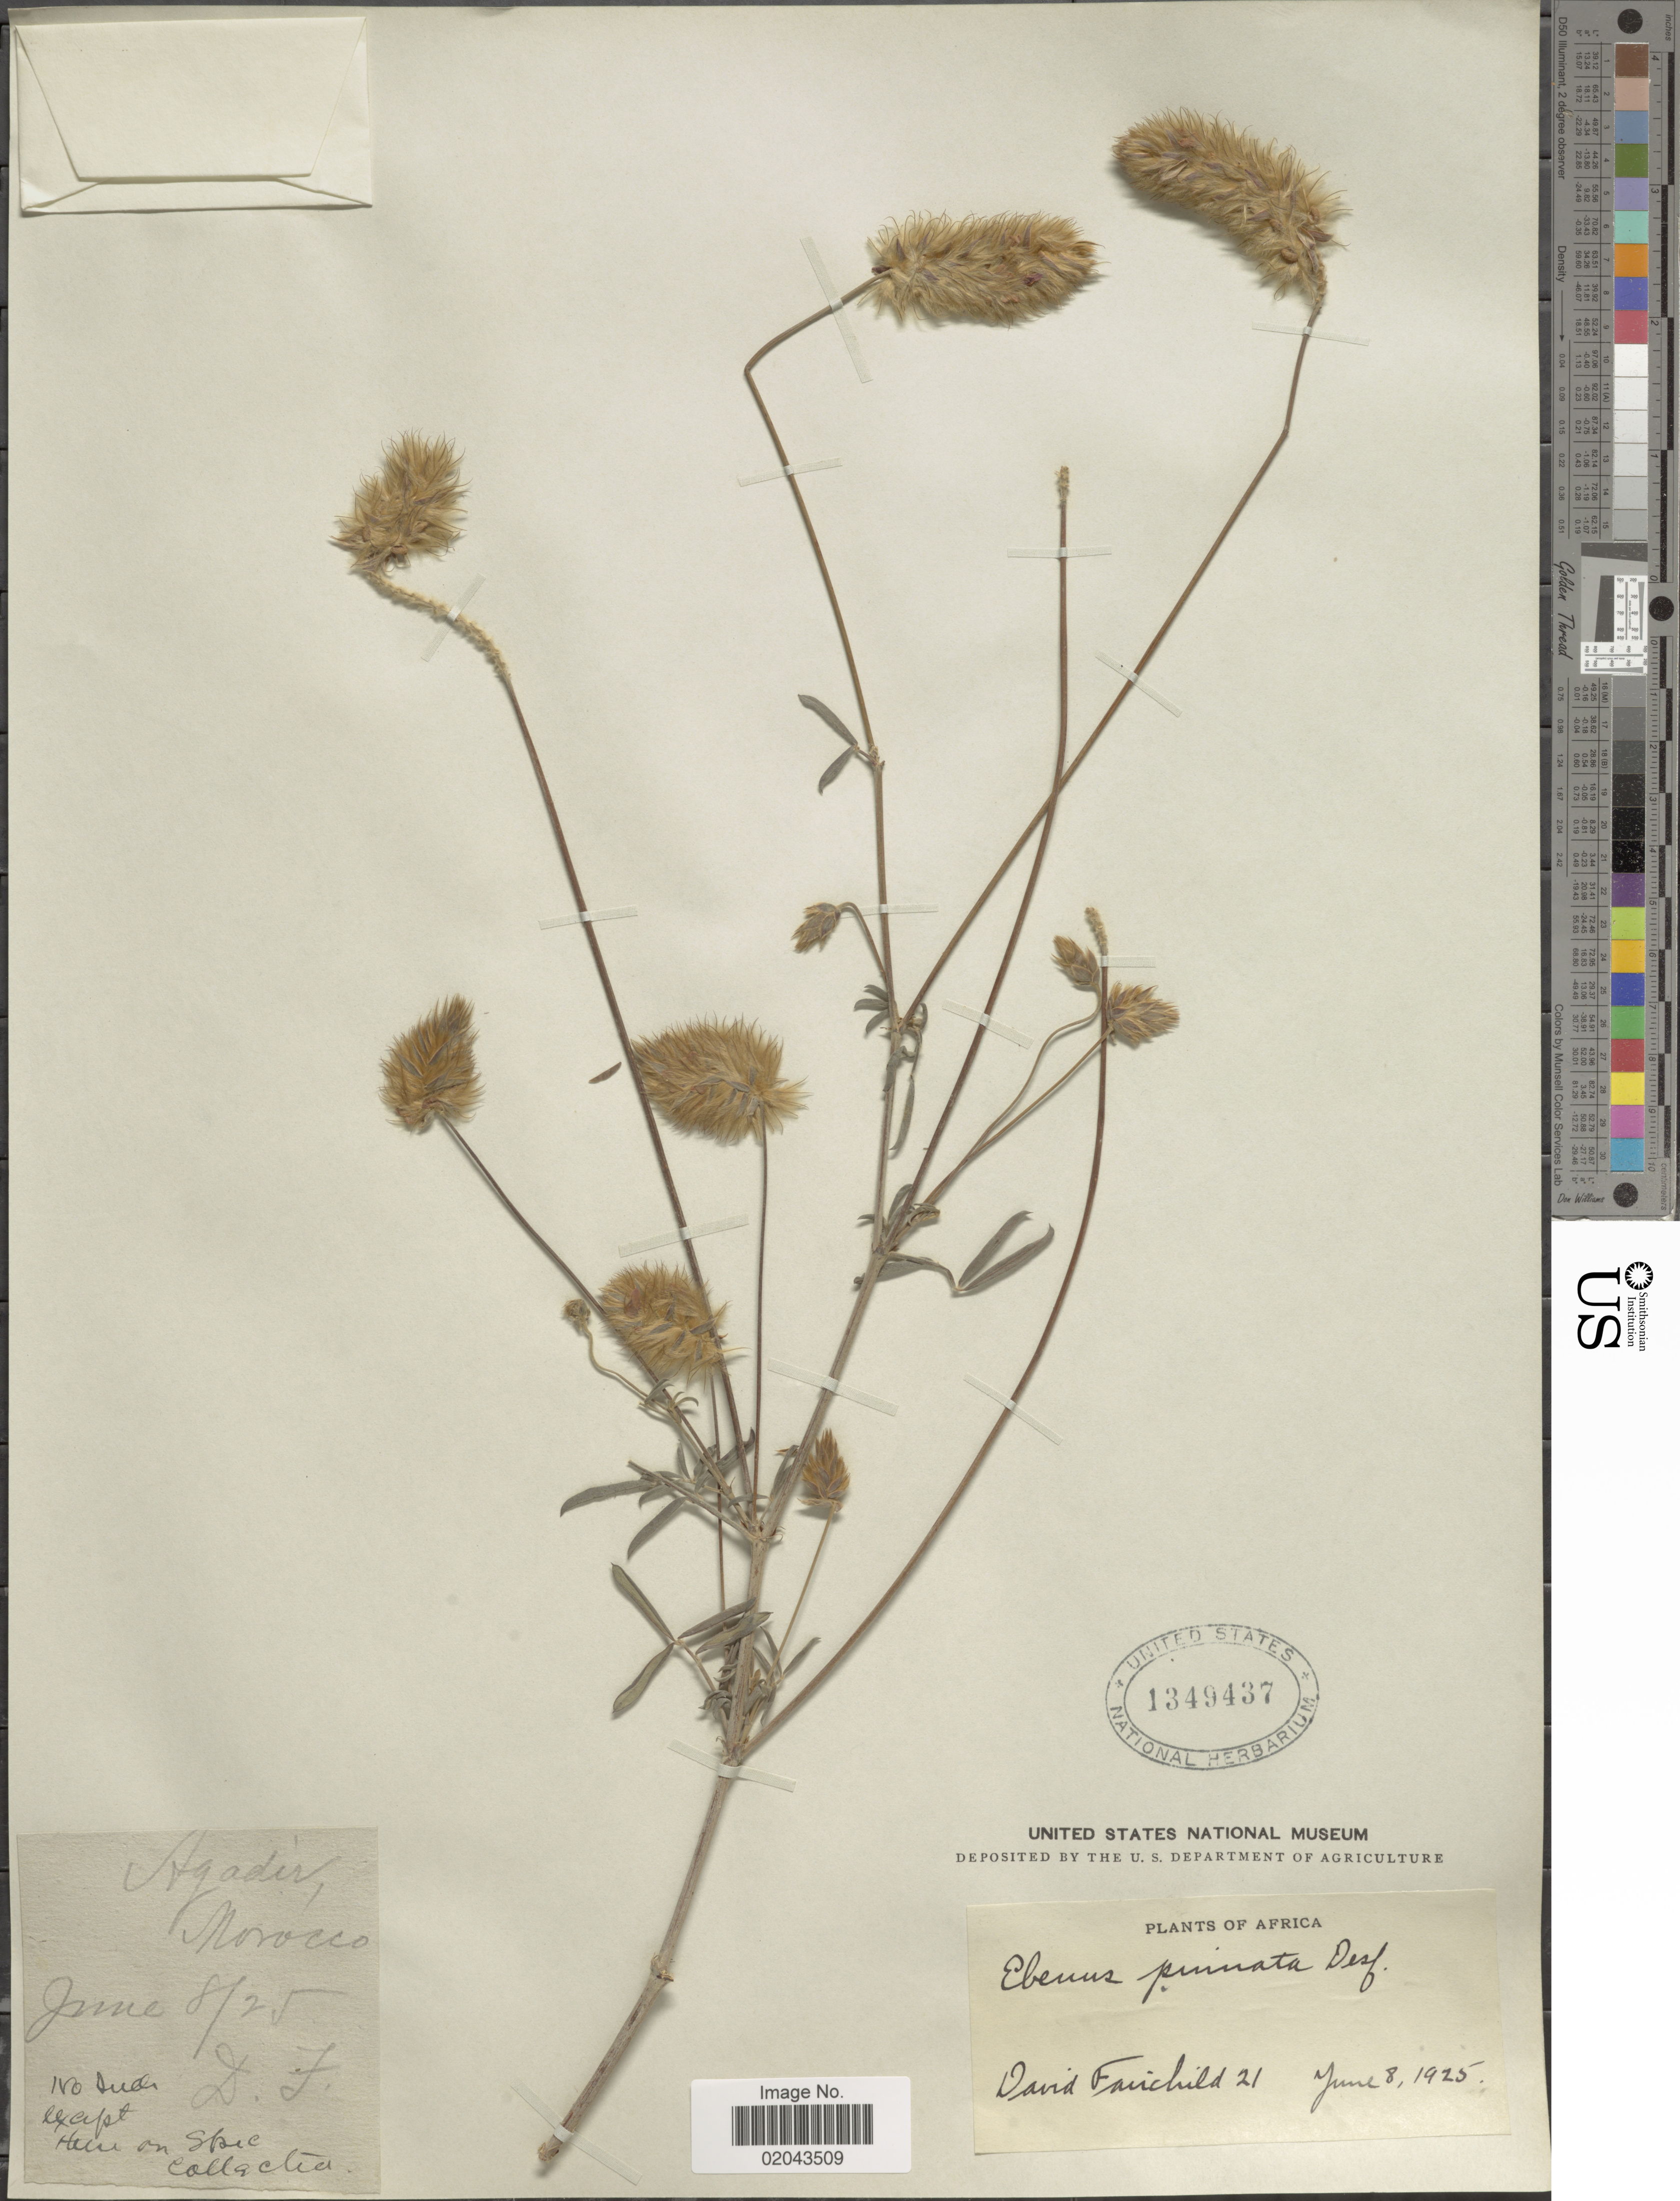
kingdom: Plantae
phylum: Tracheophyta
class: Magnoliopsida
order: Fabales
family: Fabaceae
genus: Ebenus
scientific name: Ebenus pinnata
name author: Aiton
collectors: D. Fairchild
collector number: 21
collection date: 1925-06-08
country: Morocco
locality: Agadir, Morocco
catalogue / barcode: US 1349437